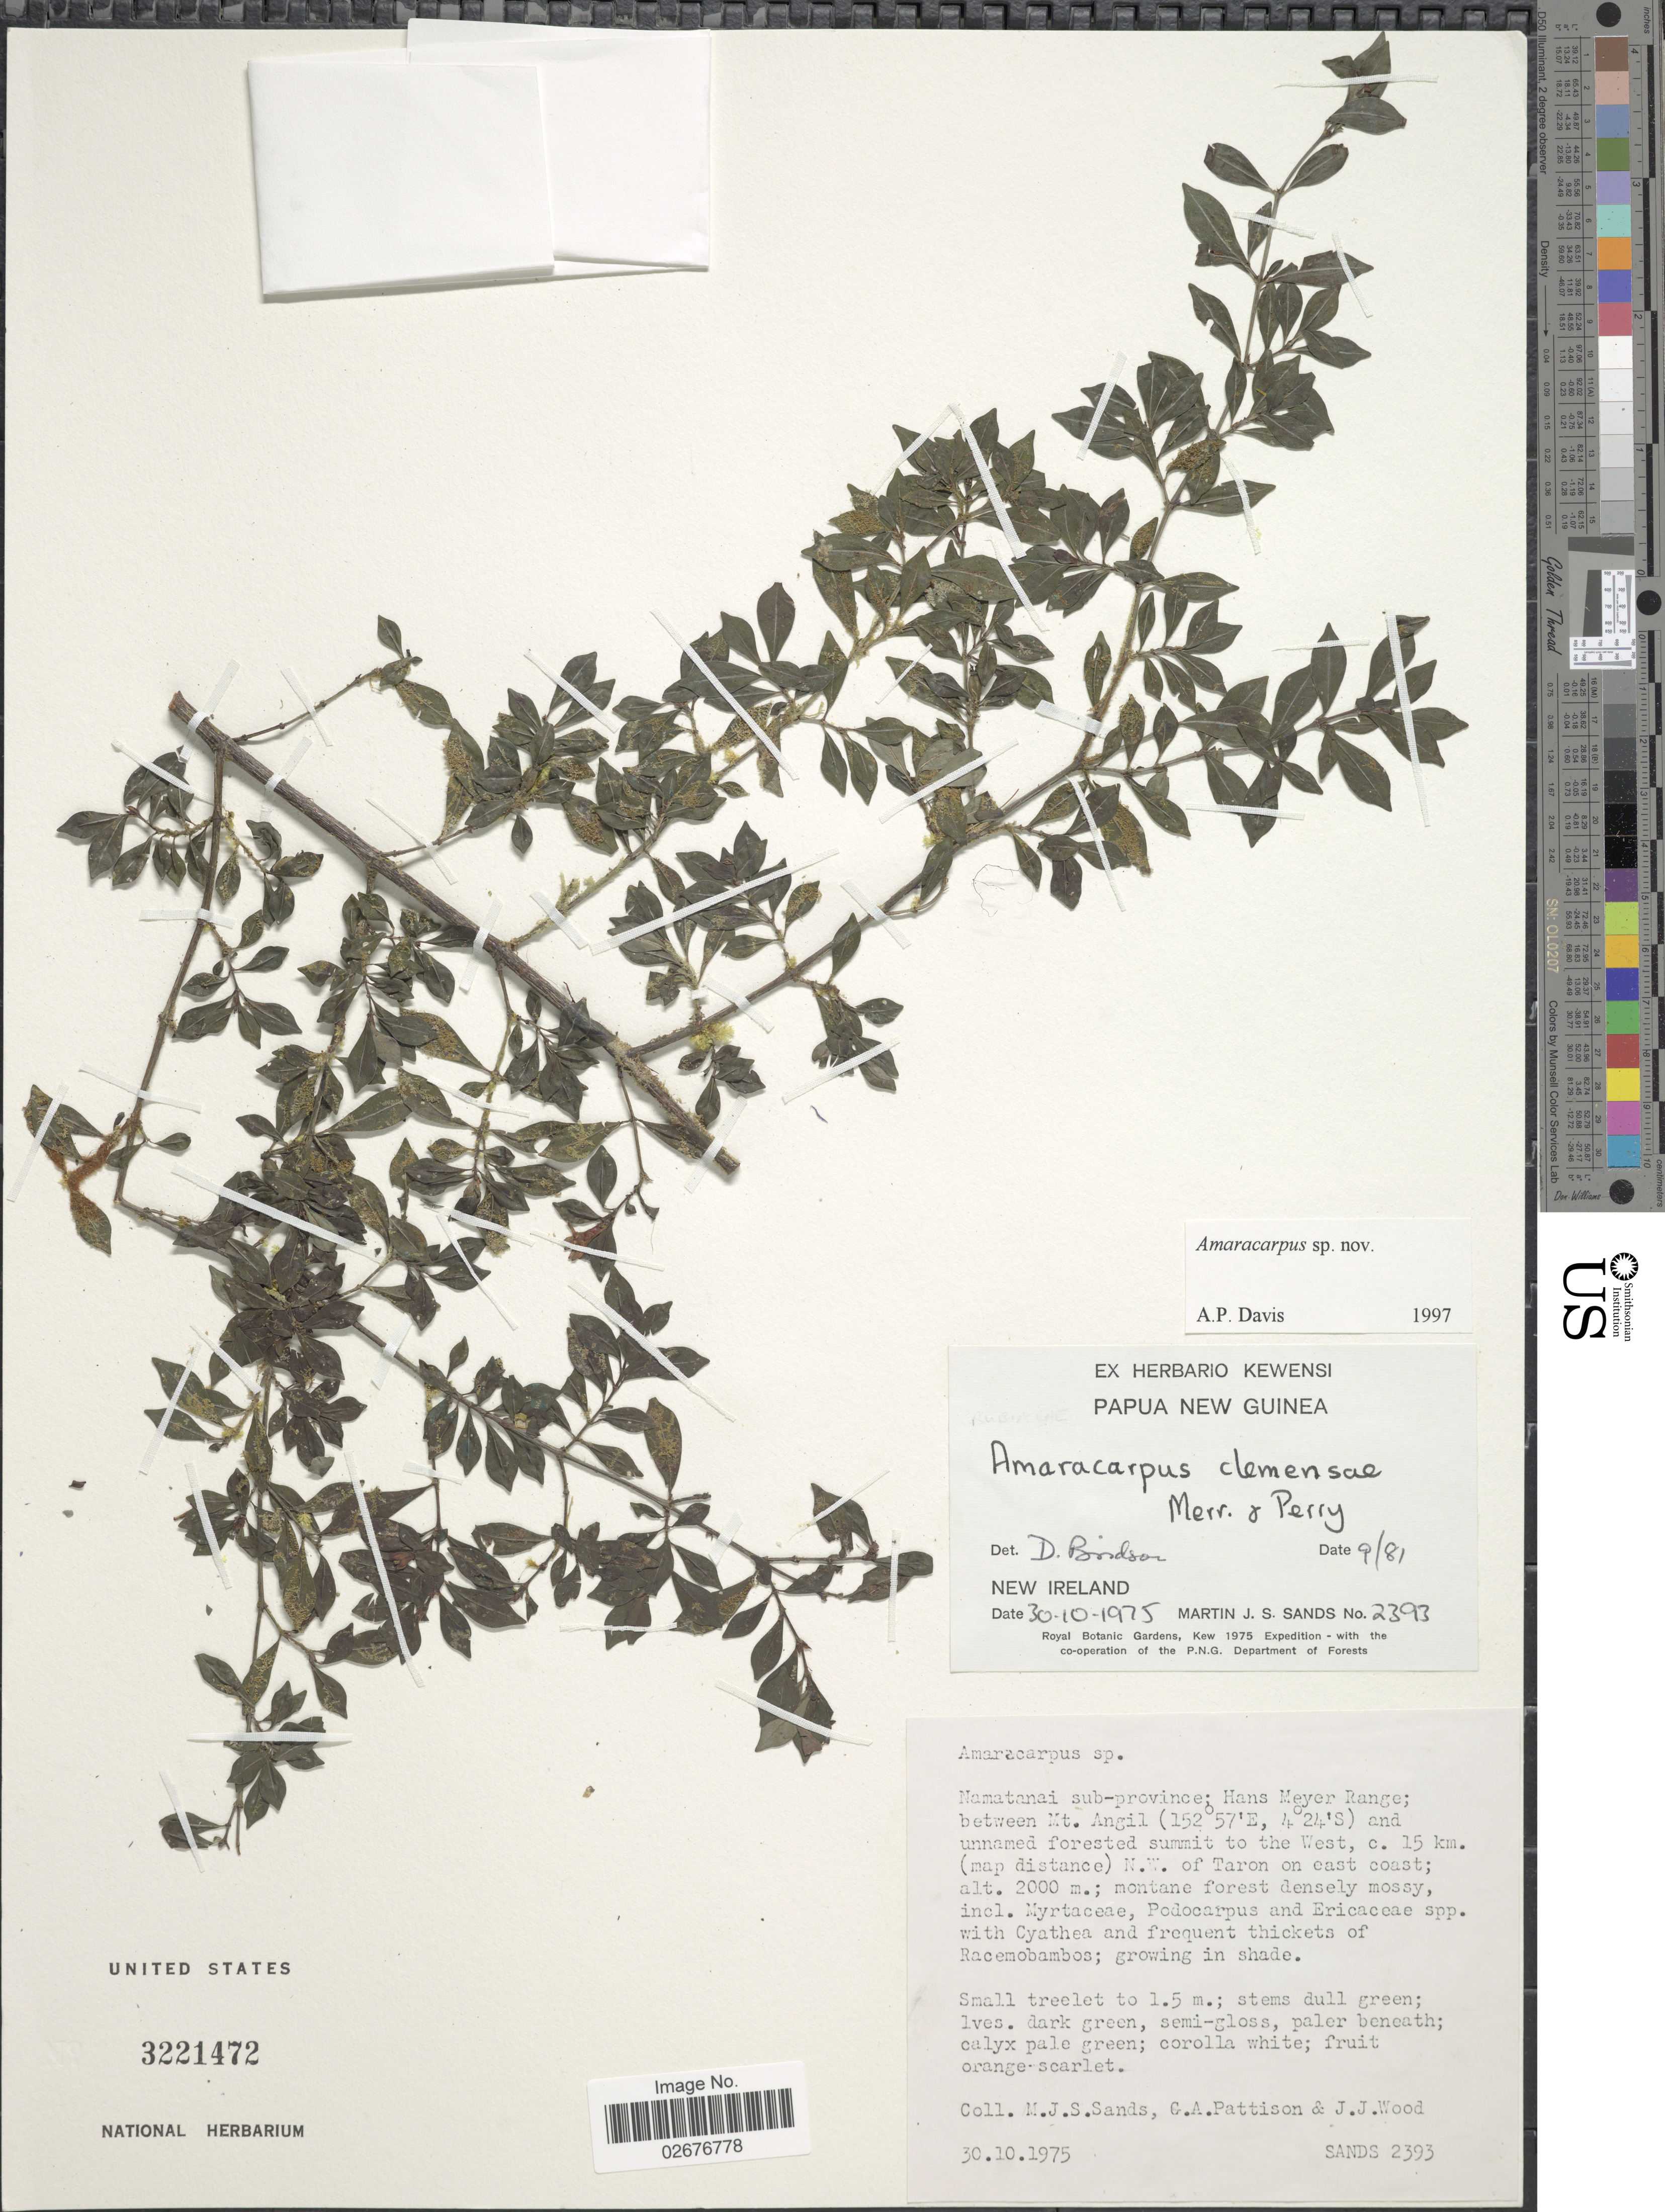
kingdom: Plantae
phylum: Tracheophyta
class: Magnoliopsida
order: Gentianales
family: Rubiaceae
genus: Amaracarpus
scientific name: Amaracarpus sp.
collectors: M. Sands, G. Pattison & J. Wood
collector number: SANDS2393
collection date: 1975-10-30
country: Papua New Guinea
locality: Namatanai sub-province; Hans Meyer Range; between Mt. Angil, and unnamed forested summit to the West, c. 15 km. (map distance) N.W. of Taron densely mossy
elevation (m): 2000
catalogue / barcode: US 3221472